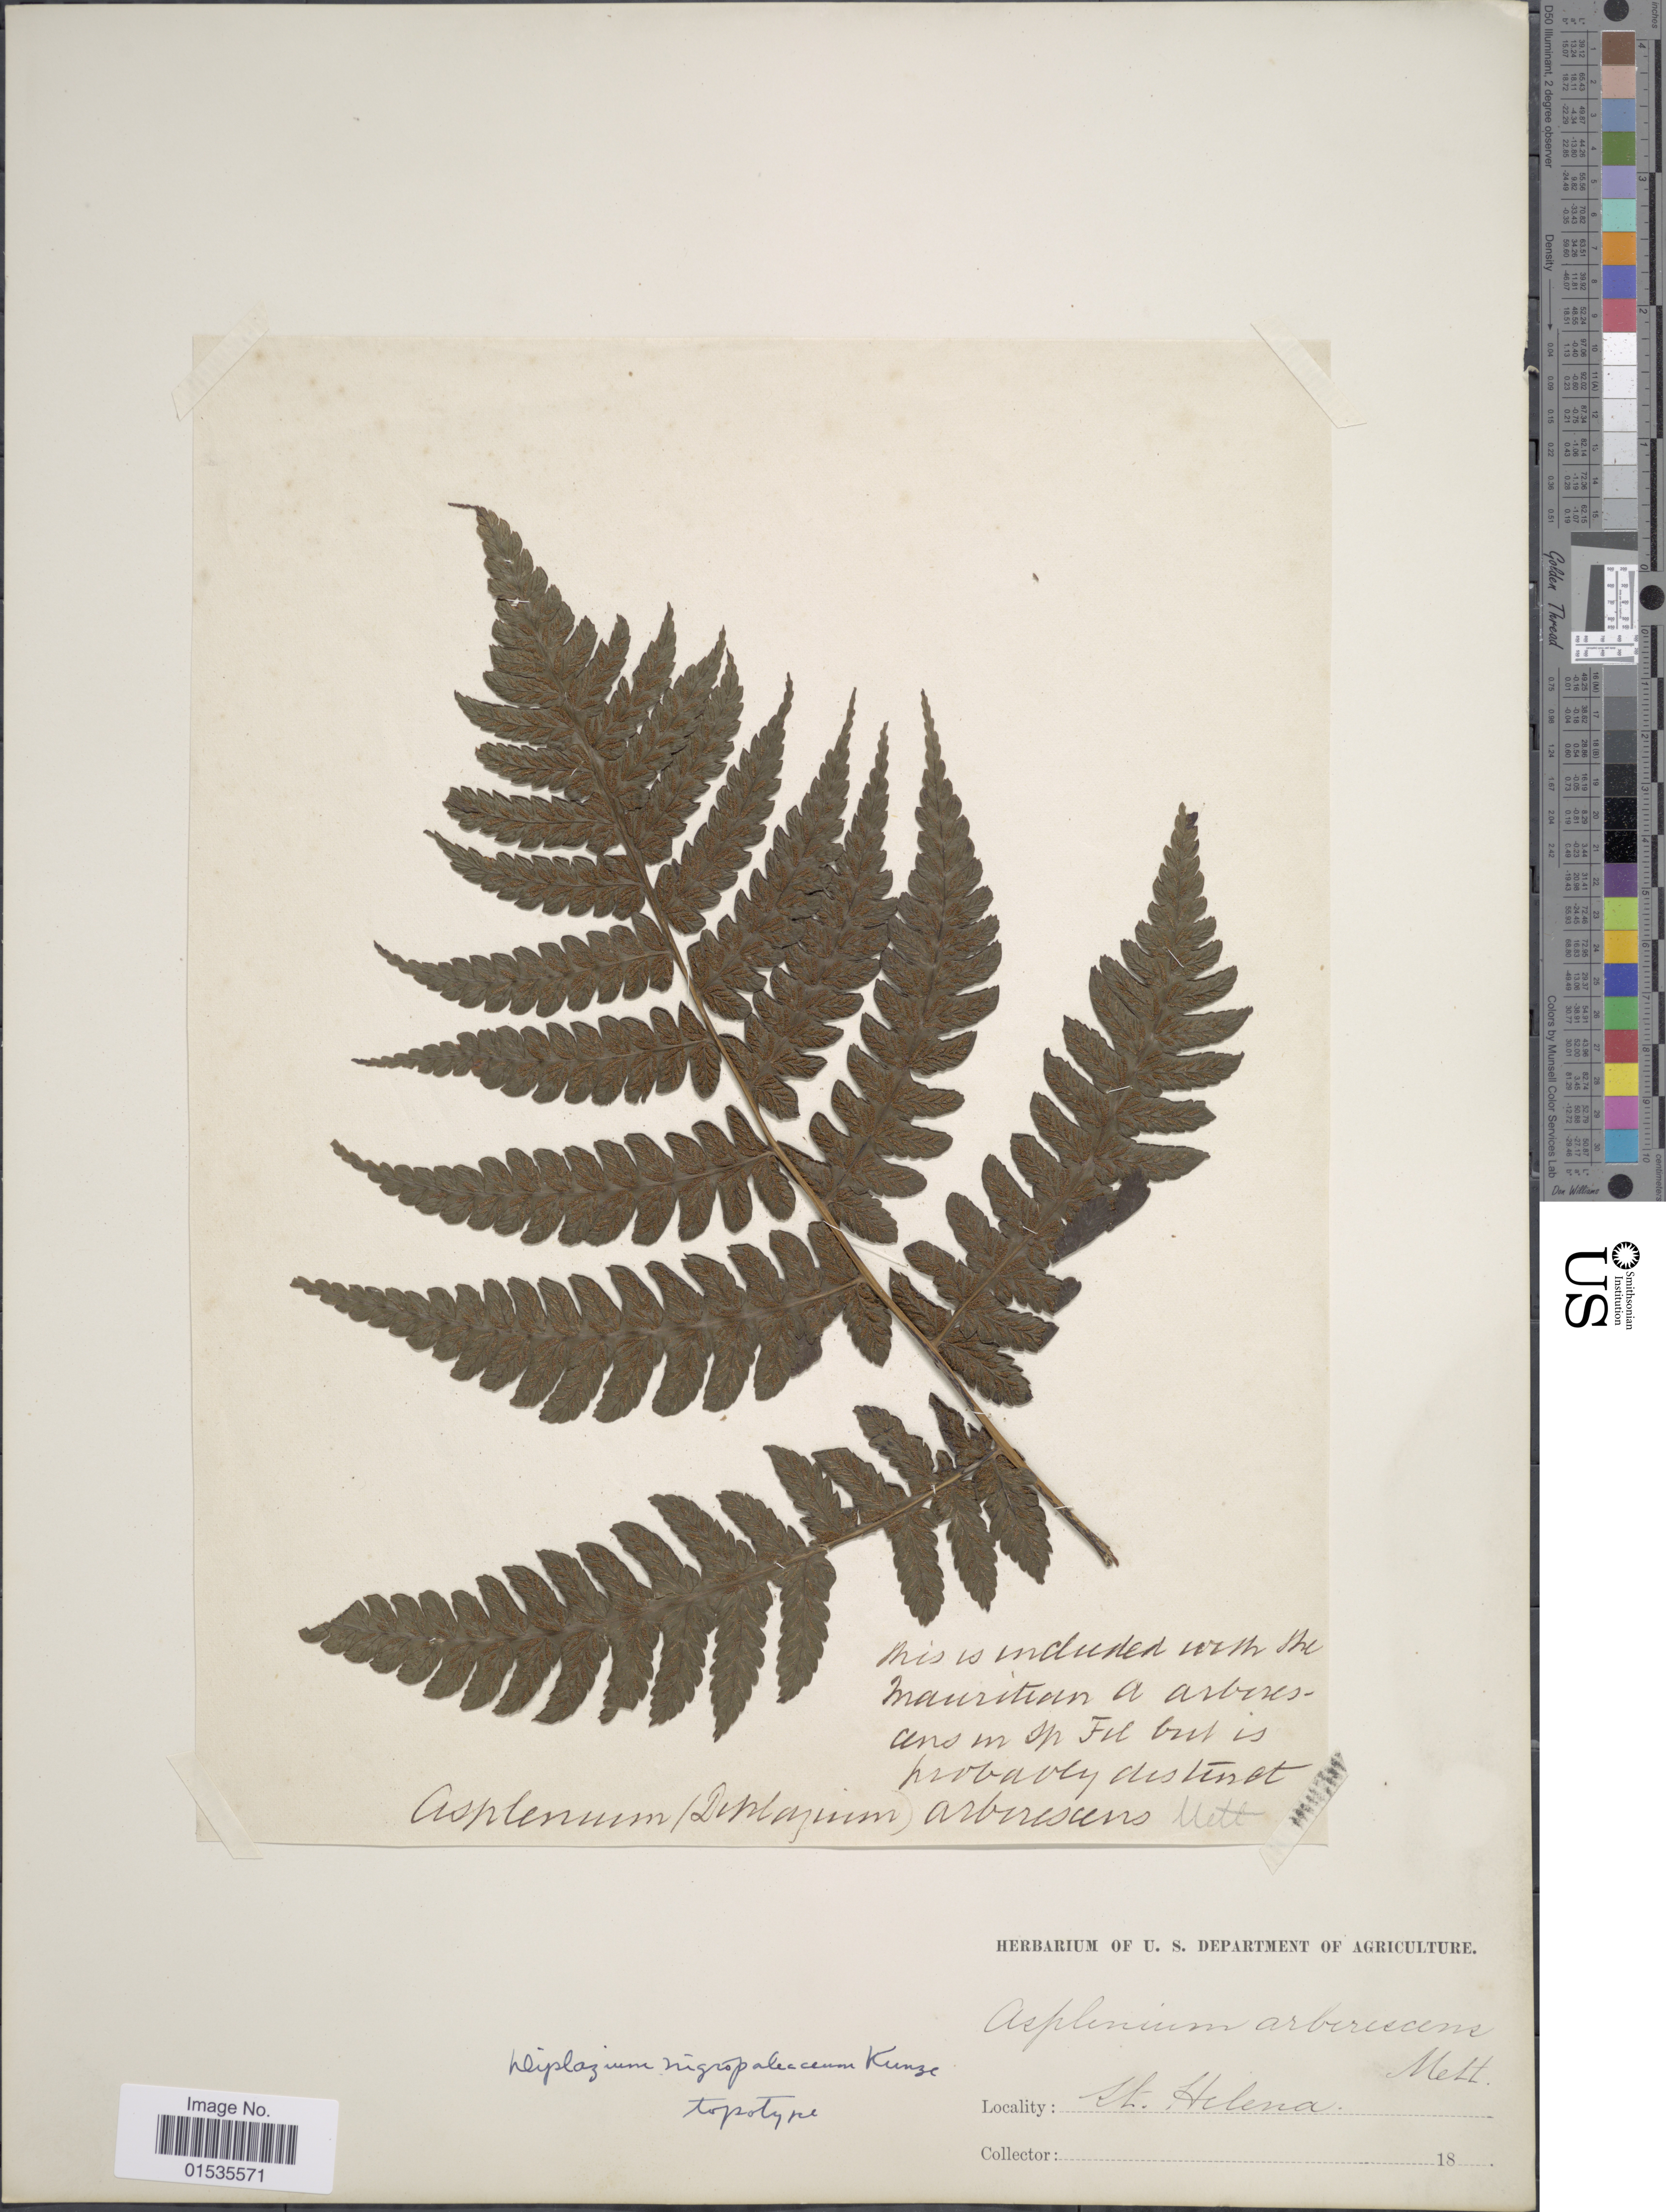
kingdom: Plantae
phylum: Tracheophyta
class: Polypodiopsida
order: Polypodiales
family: Athyriaceae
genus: Diplazium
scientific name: Diplazium nigropaleaceum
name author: Kunze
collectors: Facchini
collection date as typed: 18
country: St. Helena Islands